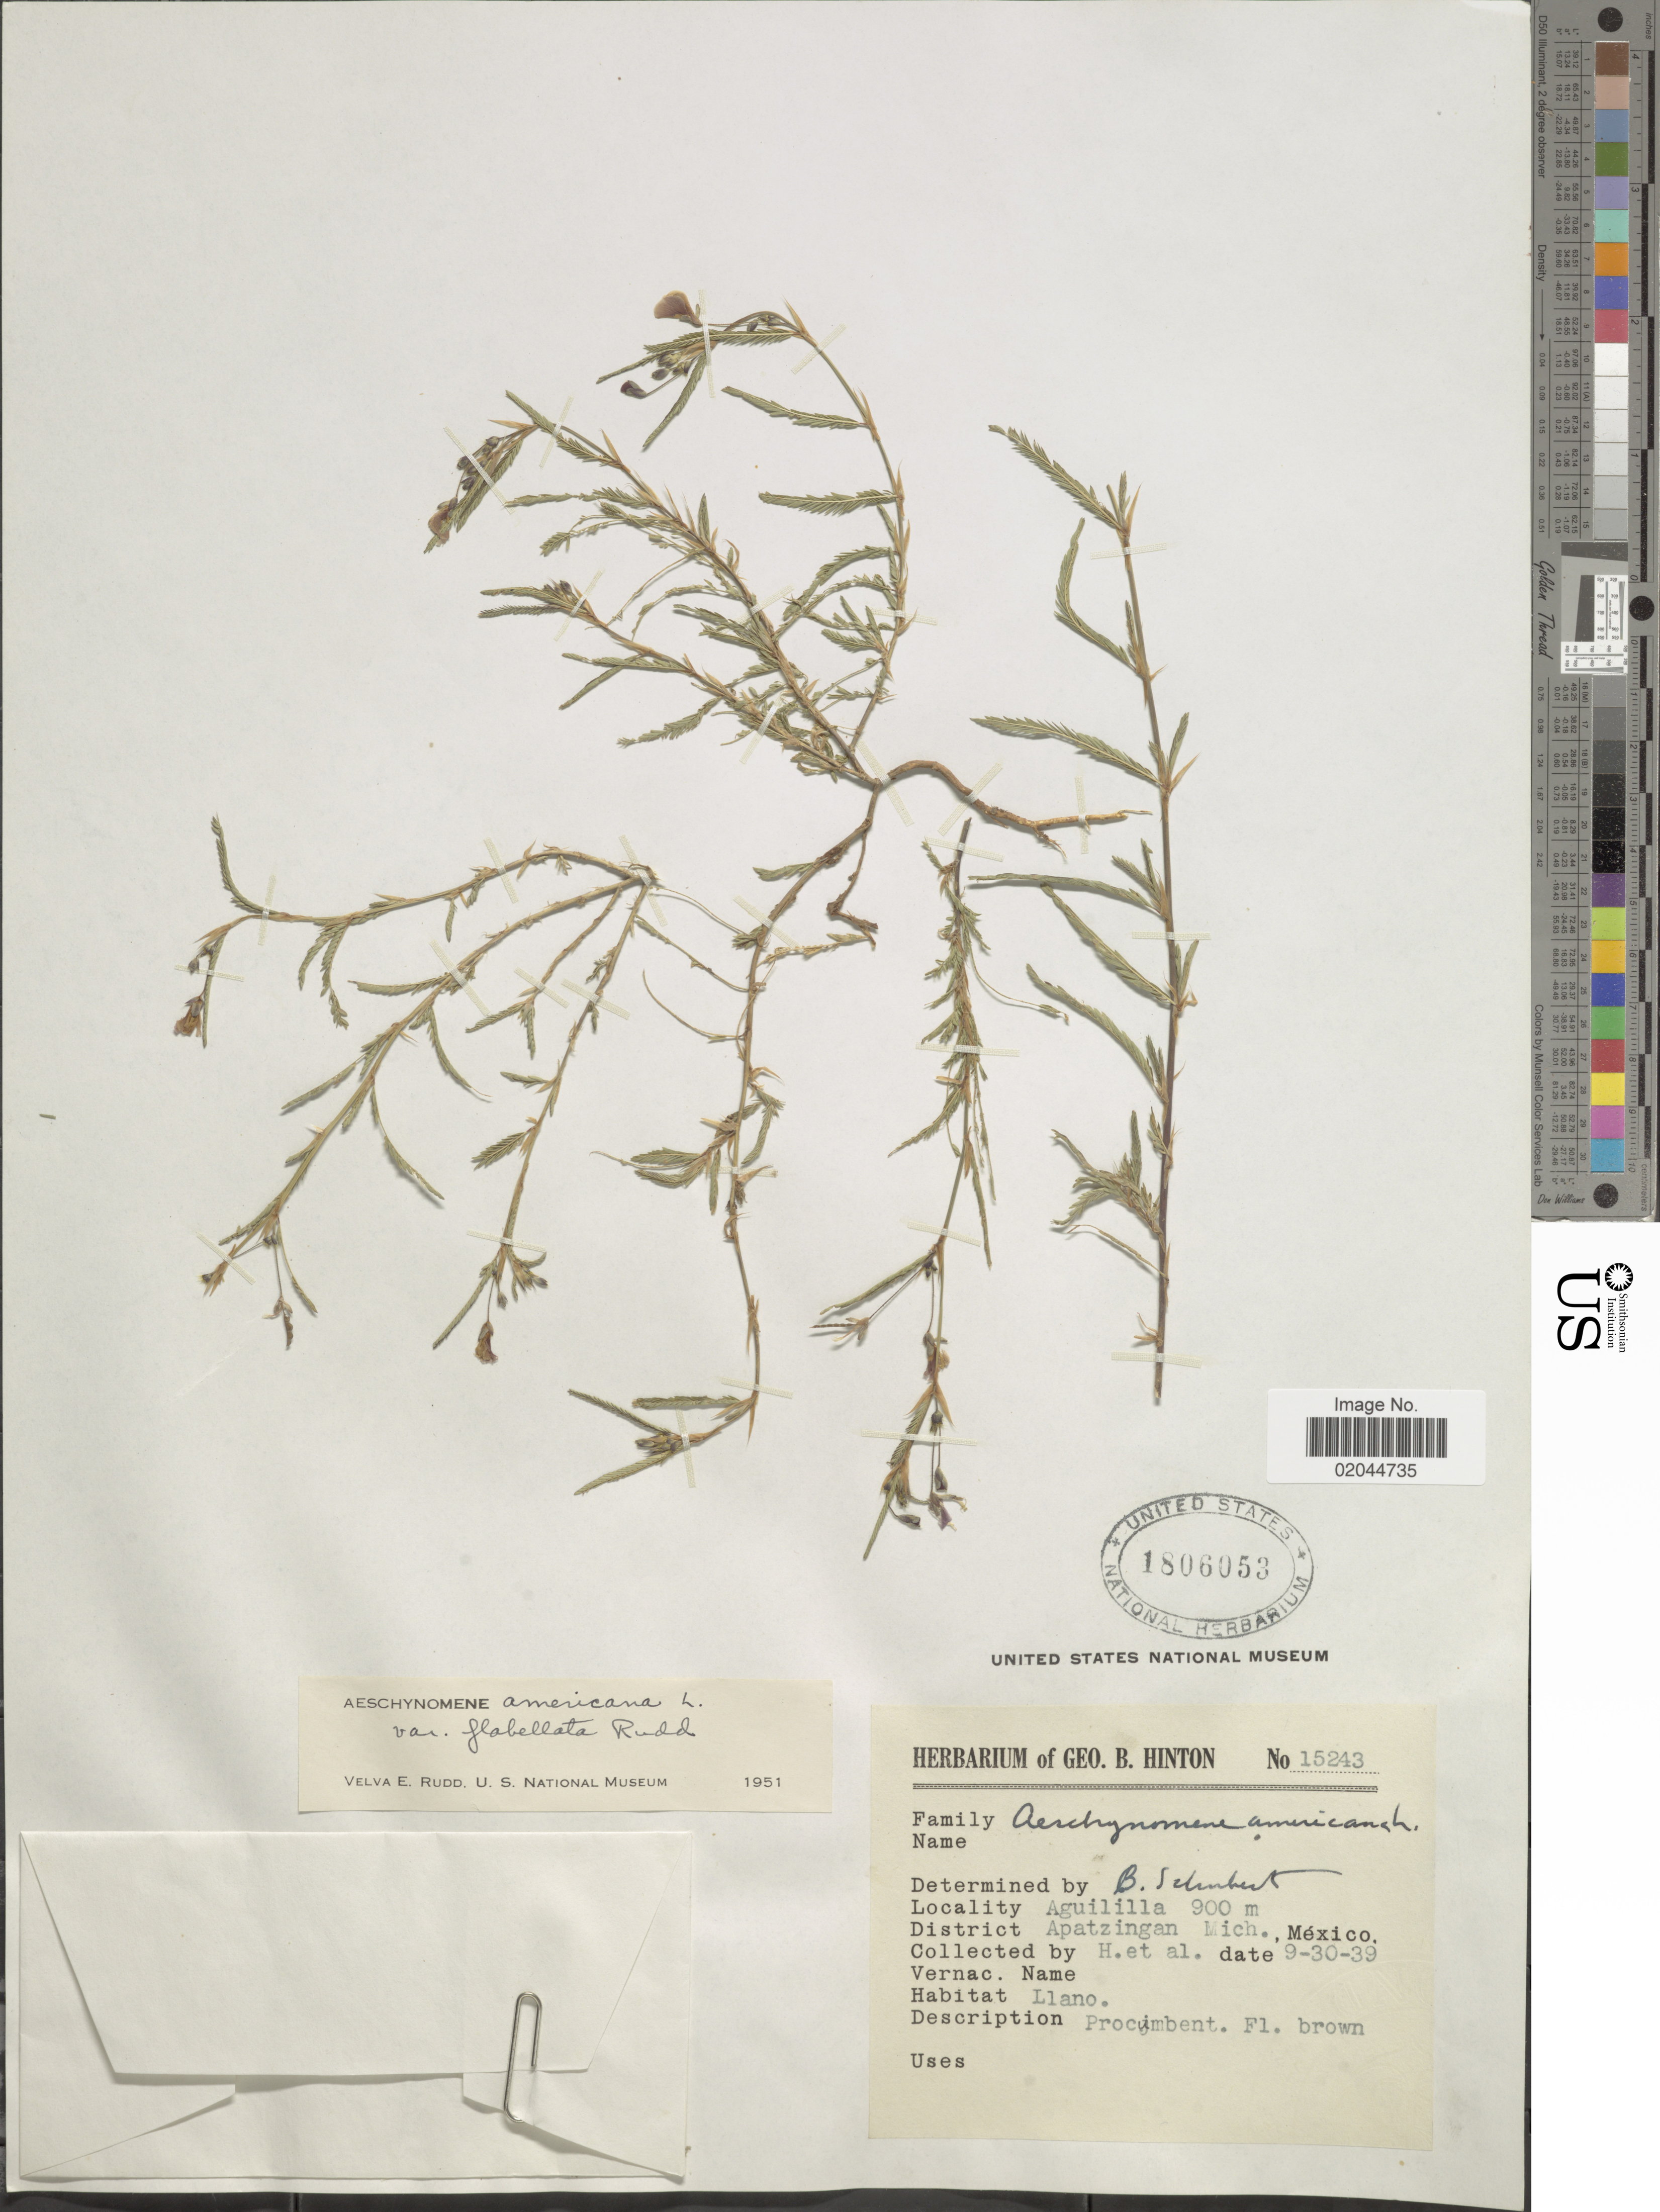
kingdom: Plantae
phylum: Tracheophyta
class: Magnoliopsida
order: Fabales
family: Fabaceae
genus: Aeschynomene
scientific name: Aeschynomene americana var. flabellata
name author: Rudd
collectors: G. B. Hinton & et al.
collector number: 15243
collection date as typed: Transcribed d/m/y: 30/9/39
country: Mexico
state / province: Michoacán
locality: Aguililla, Apatzingan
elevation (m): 900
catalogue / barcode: US 1806053